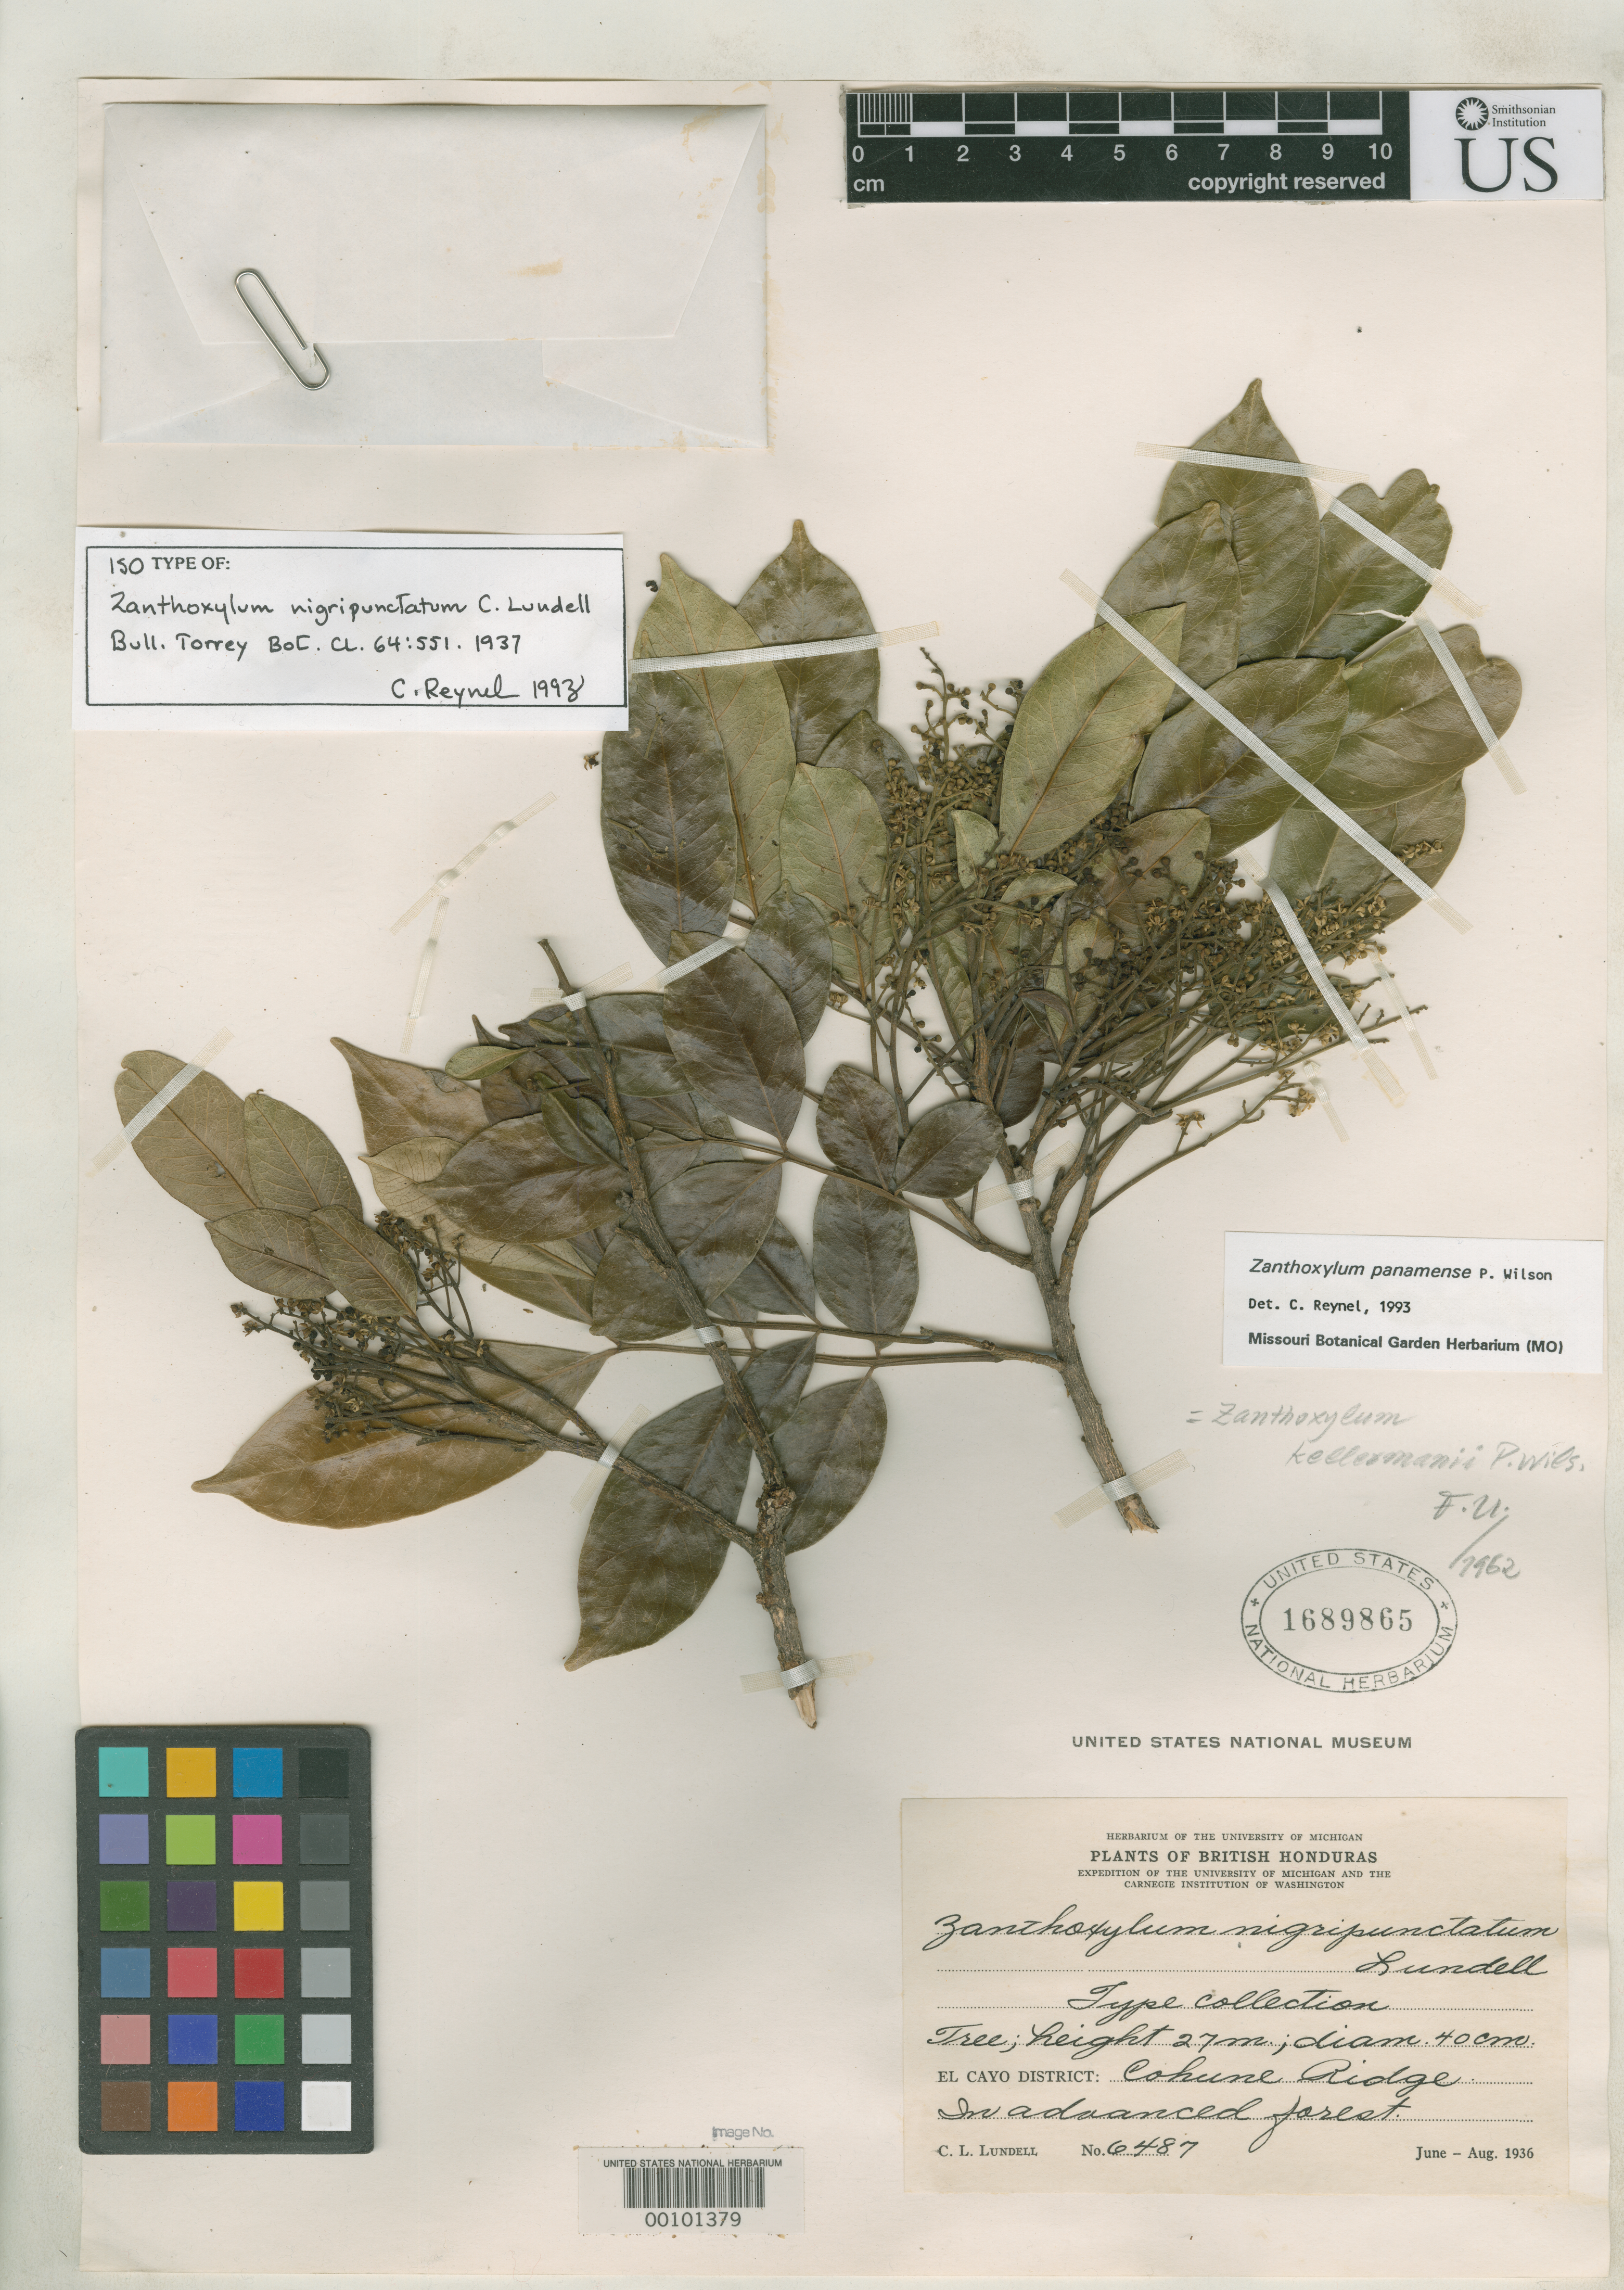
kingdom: Plantae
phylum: Tracheophyta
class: Magnoliopsida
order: Sapindales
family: Rutaceae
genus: Zanthoxylum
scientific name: Zanthoxylum nigripunctatum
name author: Lundell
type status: Isotype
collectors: C. L. Lundell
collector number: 6487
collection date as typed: Jun 1936 to -- Aug 1936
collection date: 1936-06/1936-08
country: Belize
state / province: Cayo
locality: Cohune Ridge. (Country originally as British Honduras)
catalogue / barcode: US 1689865